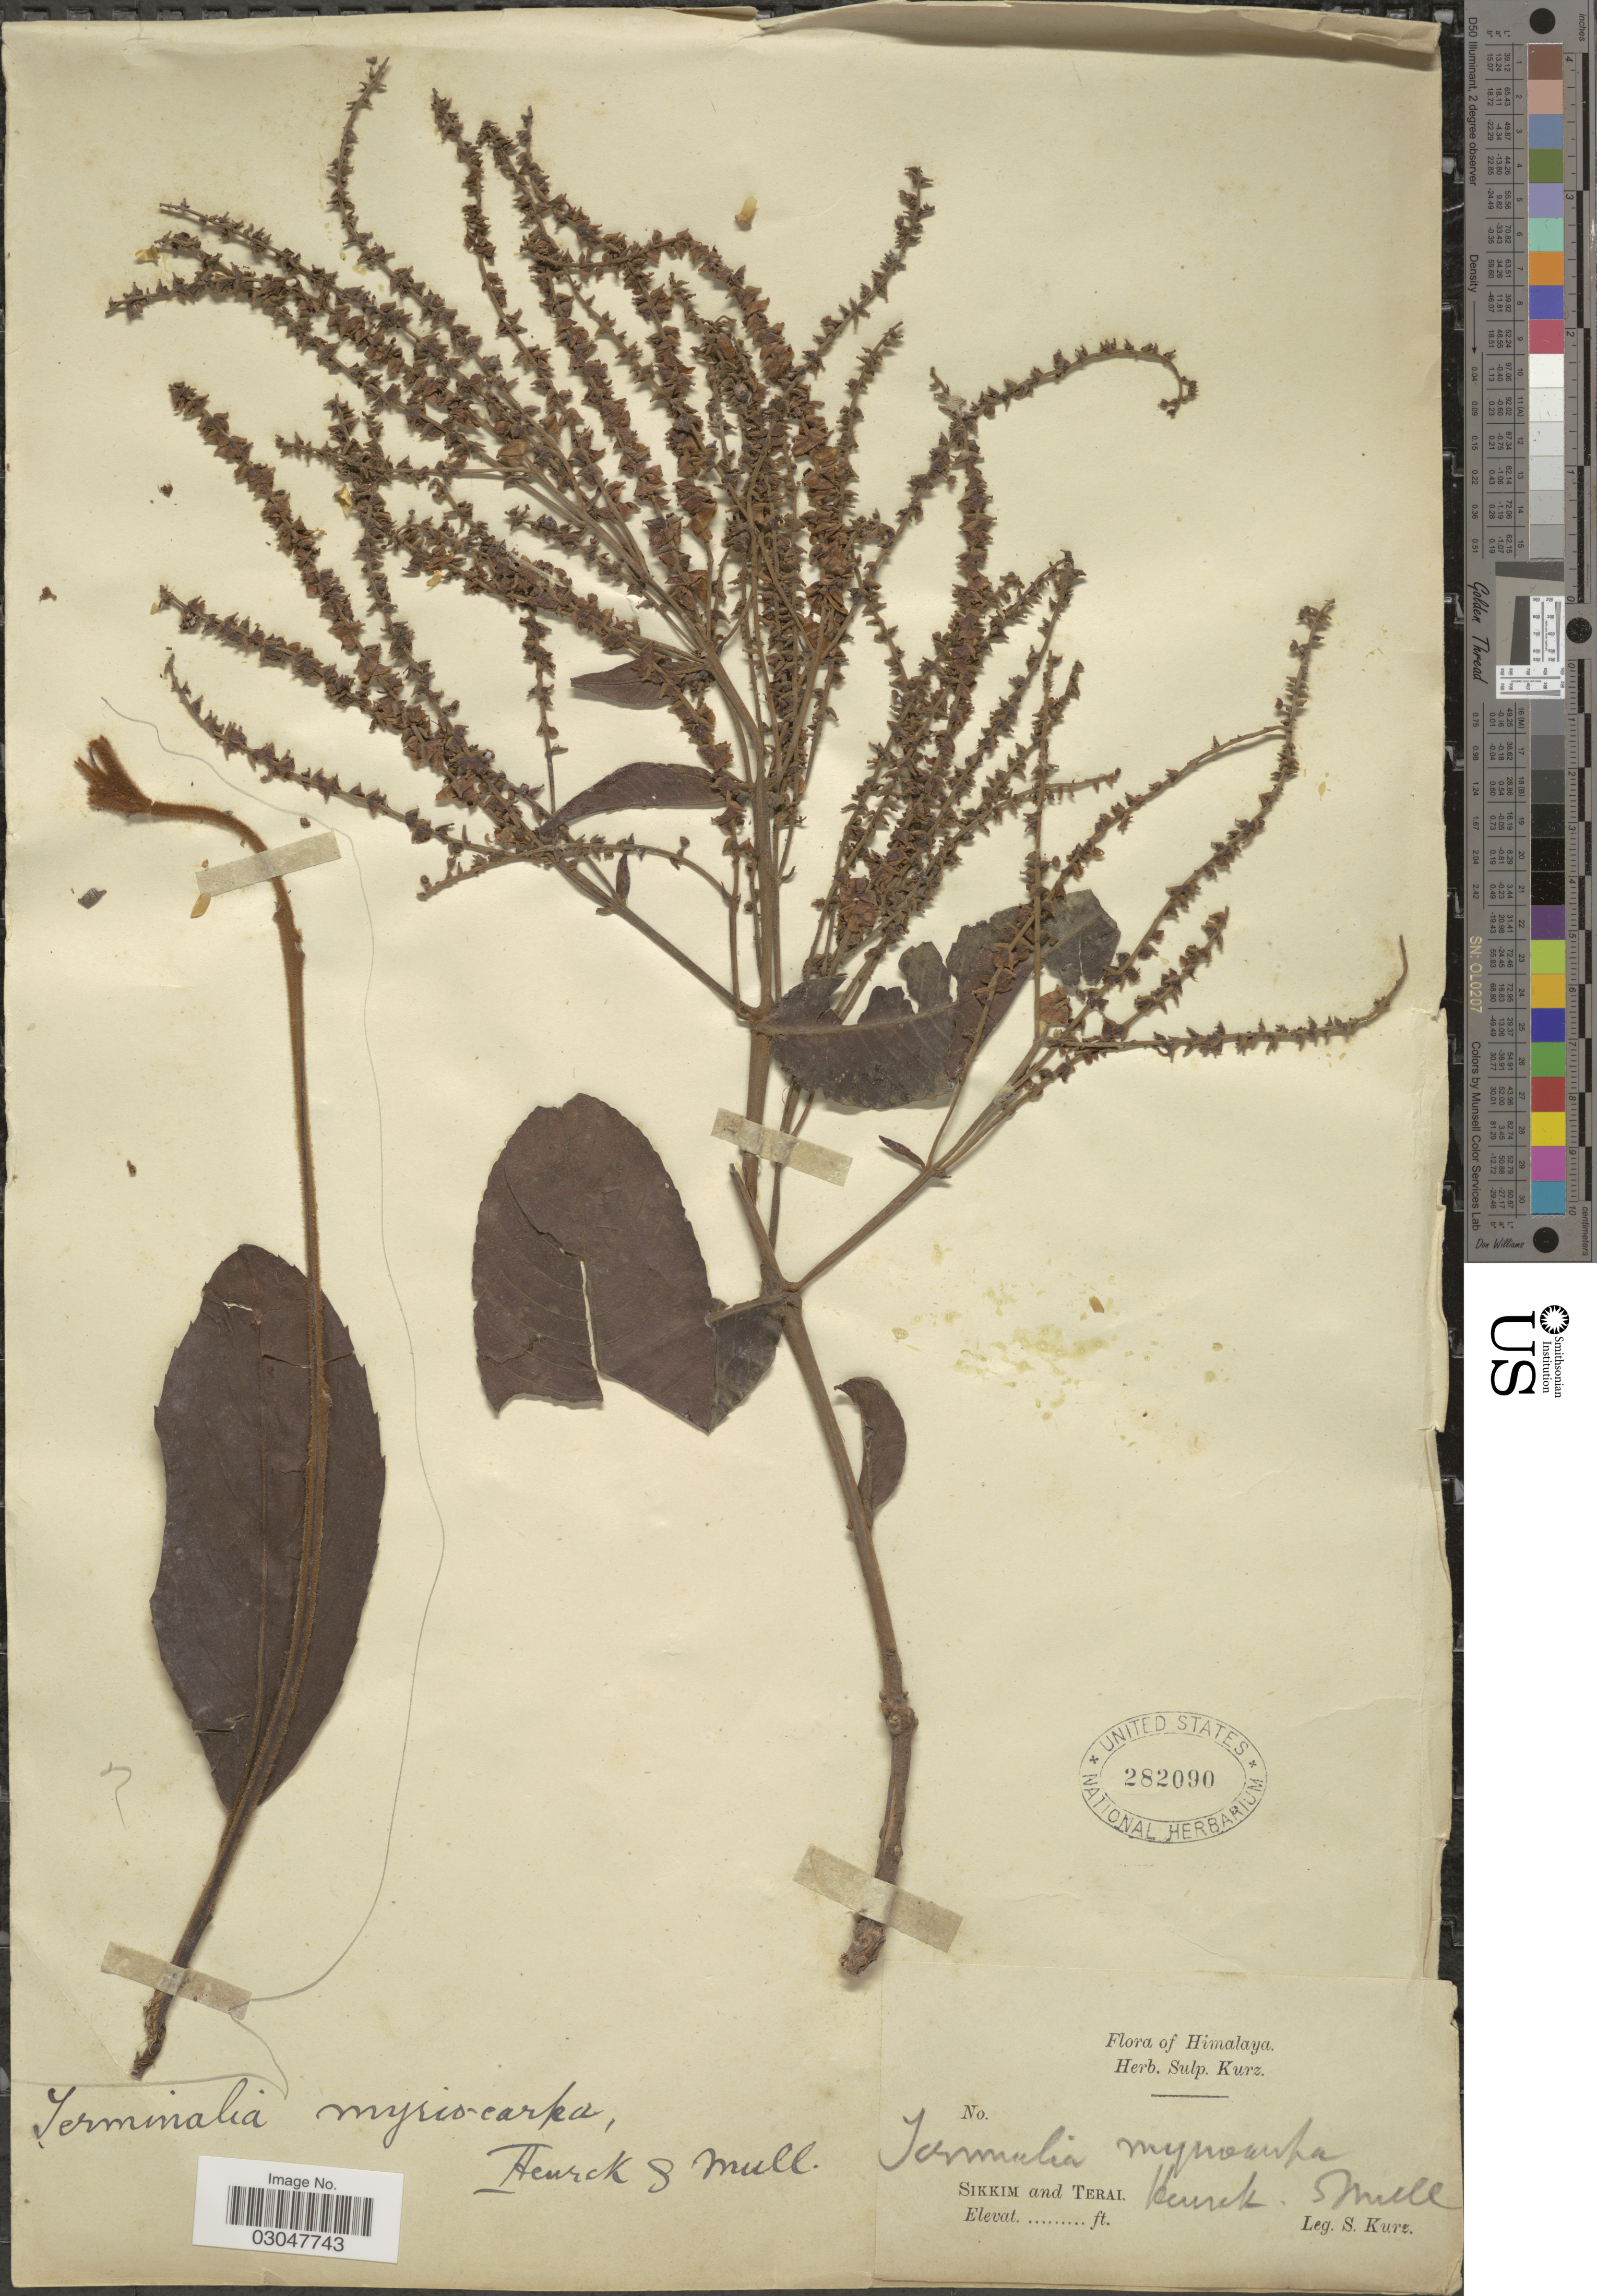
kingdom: Plantae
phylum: Tracheophyta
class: Magnoliopsida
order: Myrtales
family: Combretaceae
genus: Terminalia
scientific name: Terminalia myriocarpa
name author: Van Heurck & Müll. Arg.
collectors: S. Kurz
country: India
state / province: Sikkim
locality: Himalaya. Sikkim and Terai.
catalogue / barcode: US 282090